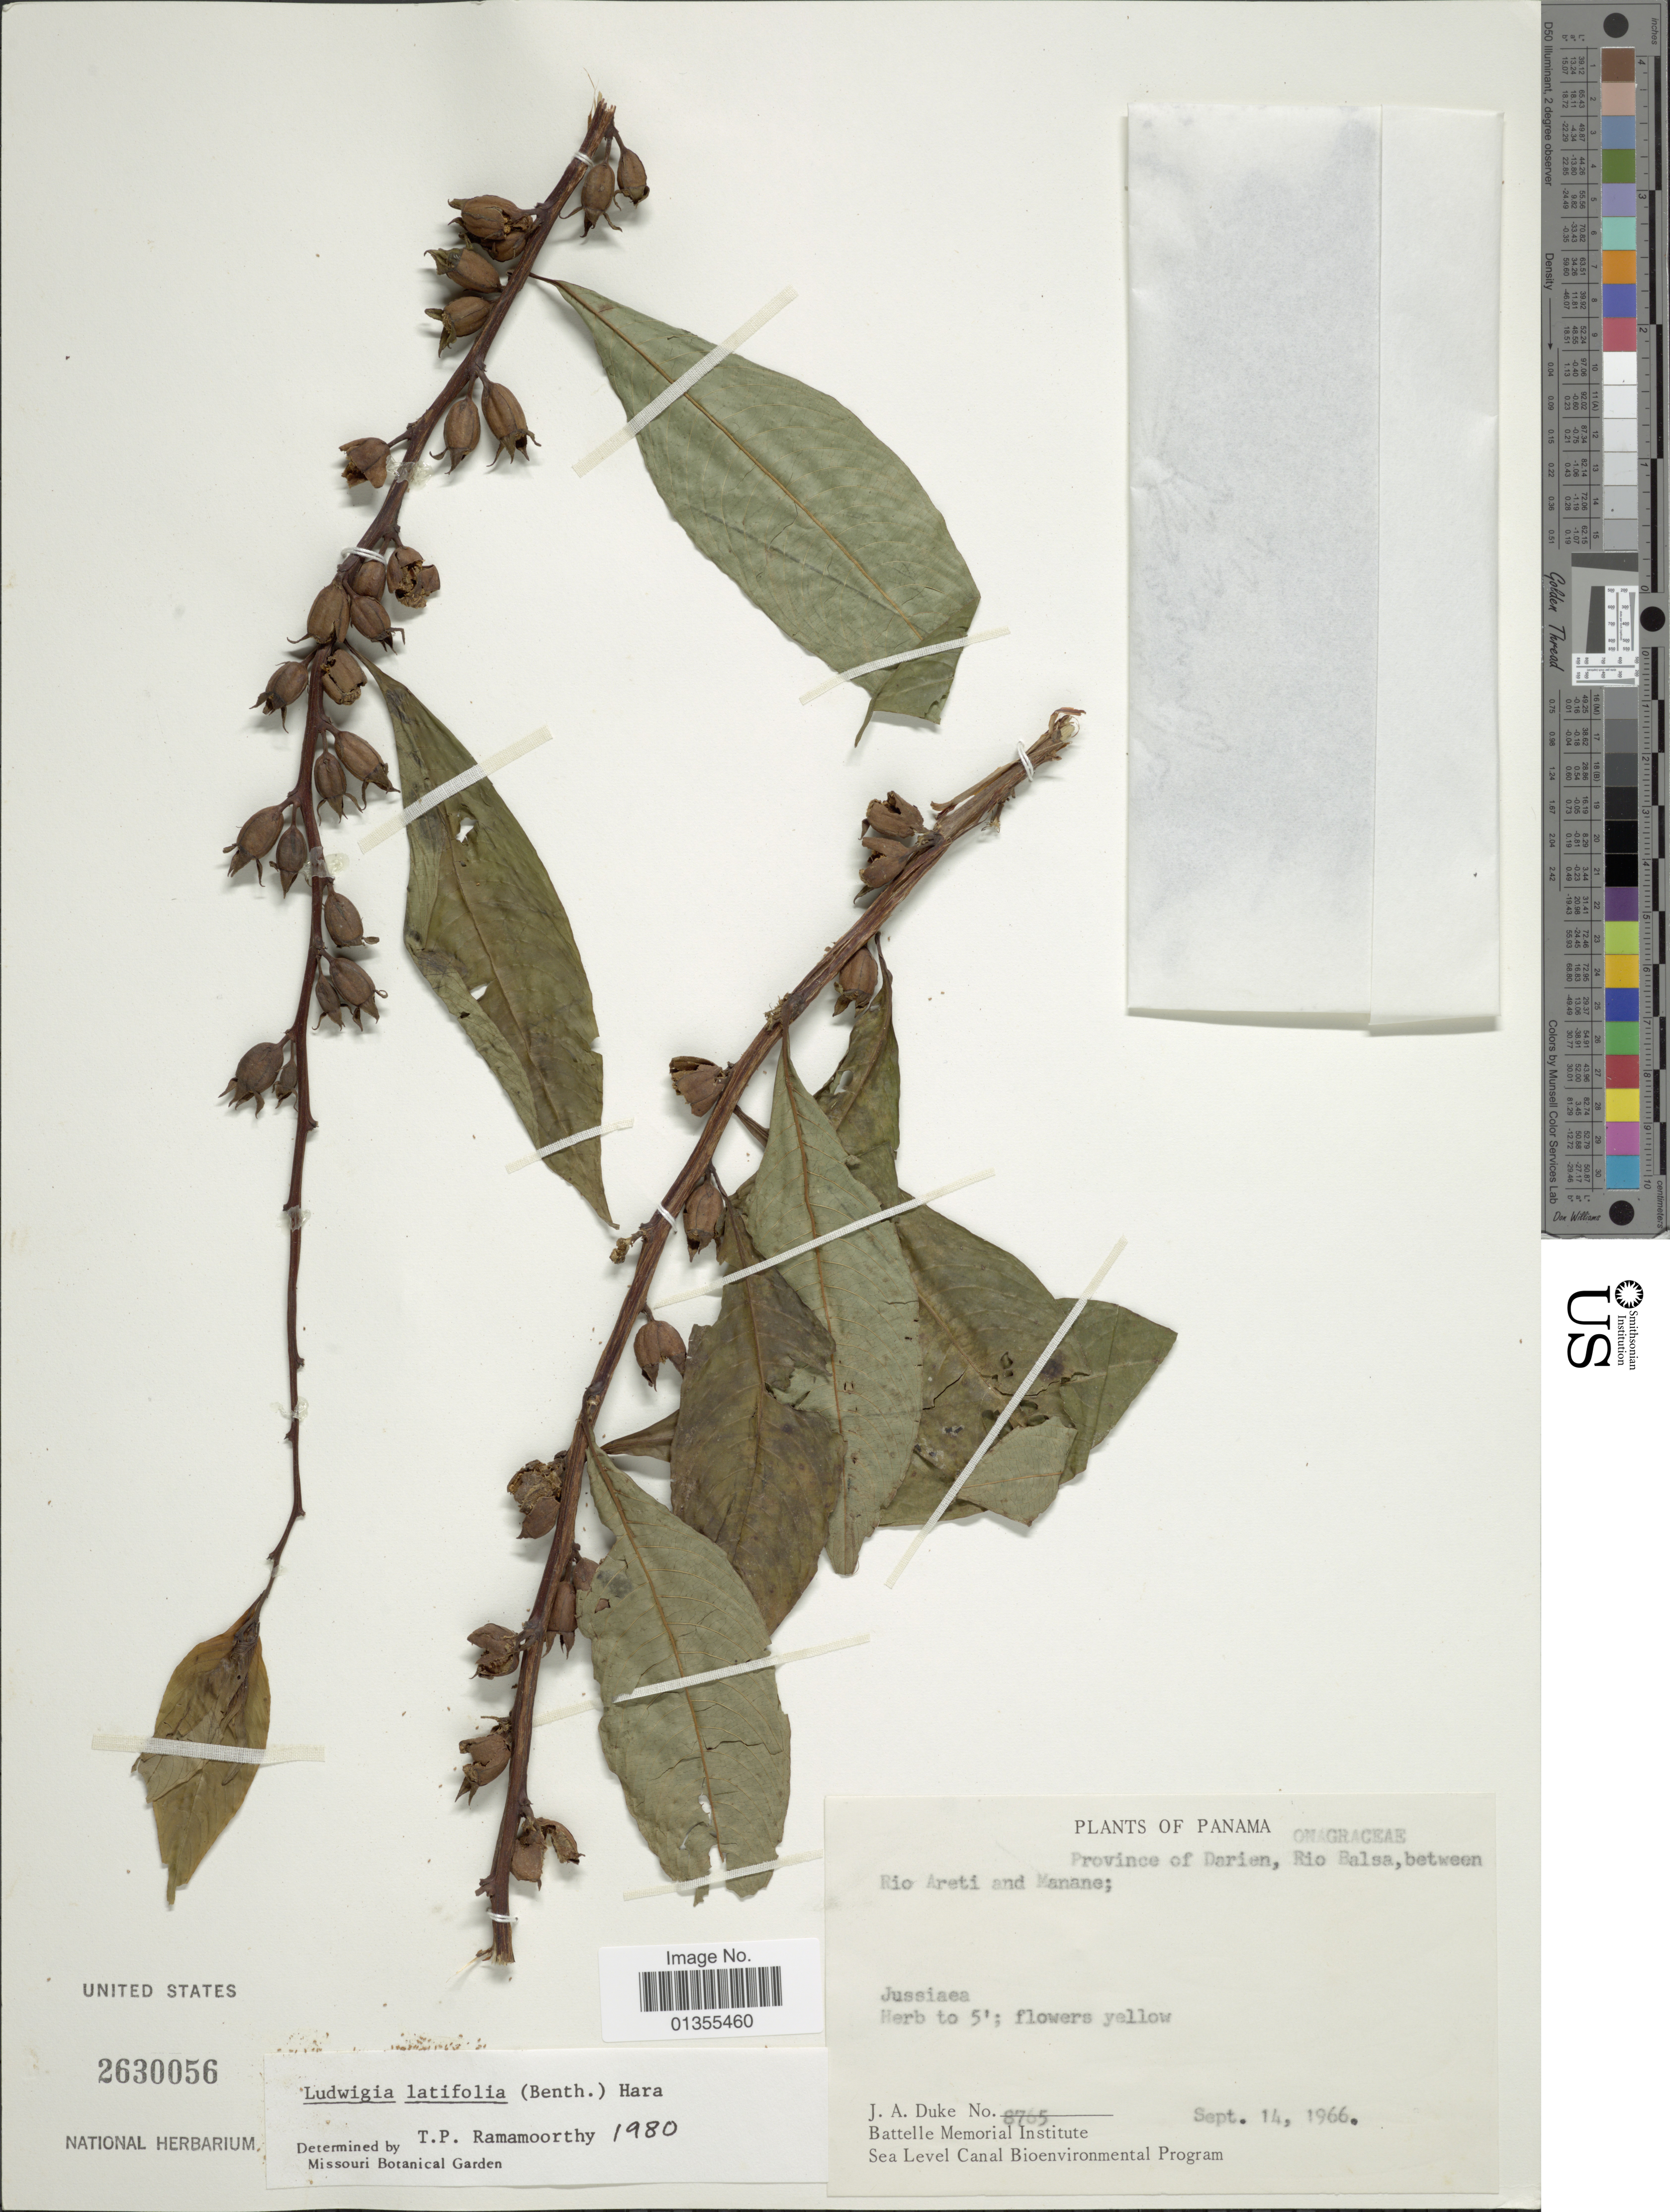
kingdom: Plantae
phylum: Tracheophyta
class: Magnoliopsida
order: Myrtales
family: Onagraceae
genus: Ludwigia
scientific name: Ludwigia latifolia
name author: (Benth.) H. Hara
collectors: J. A. Duke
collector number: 8765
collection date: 1966-09-14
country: Panama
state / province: Darién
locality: Province of Darien, Rio Balsa, between Rio Areti and Manane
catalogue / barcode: US 2630056